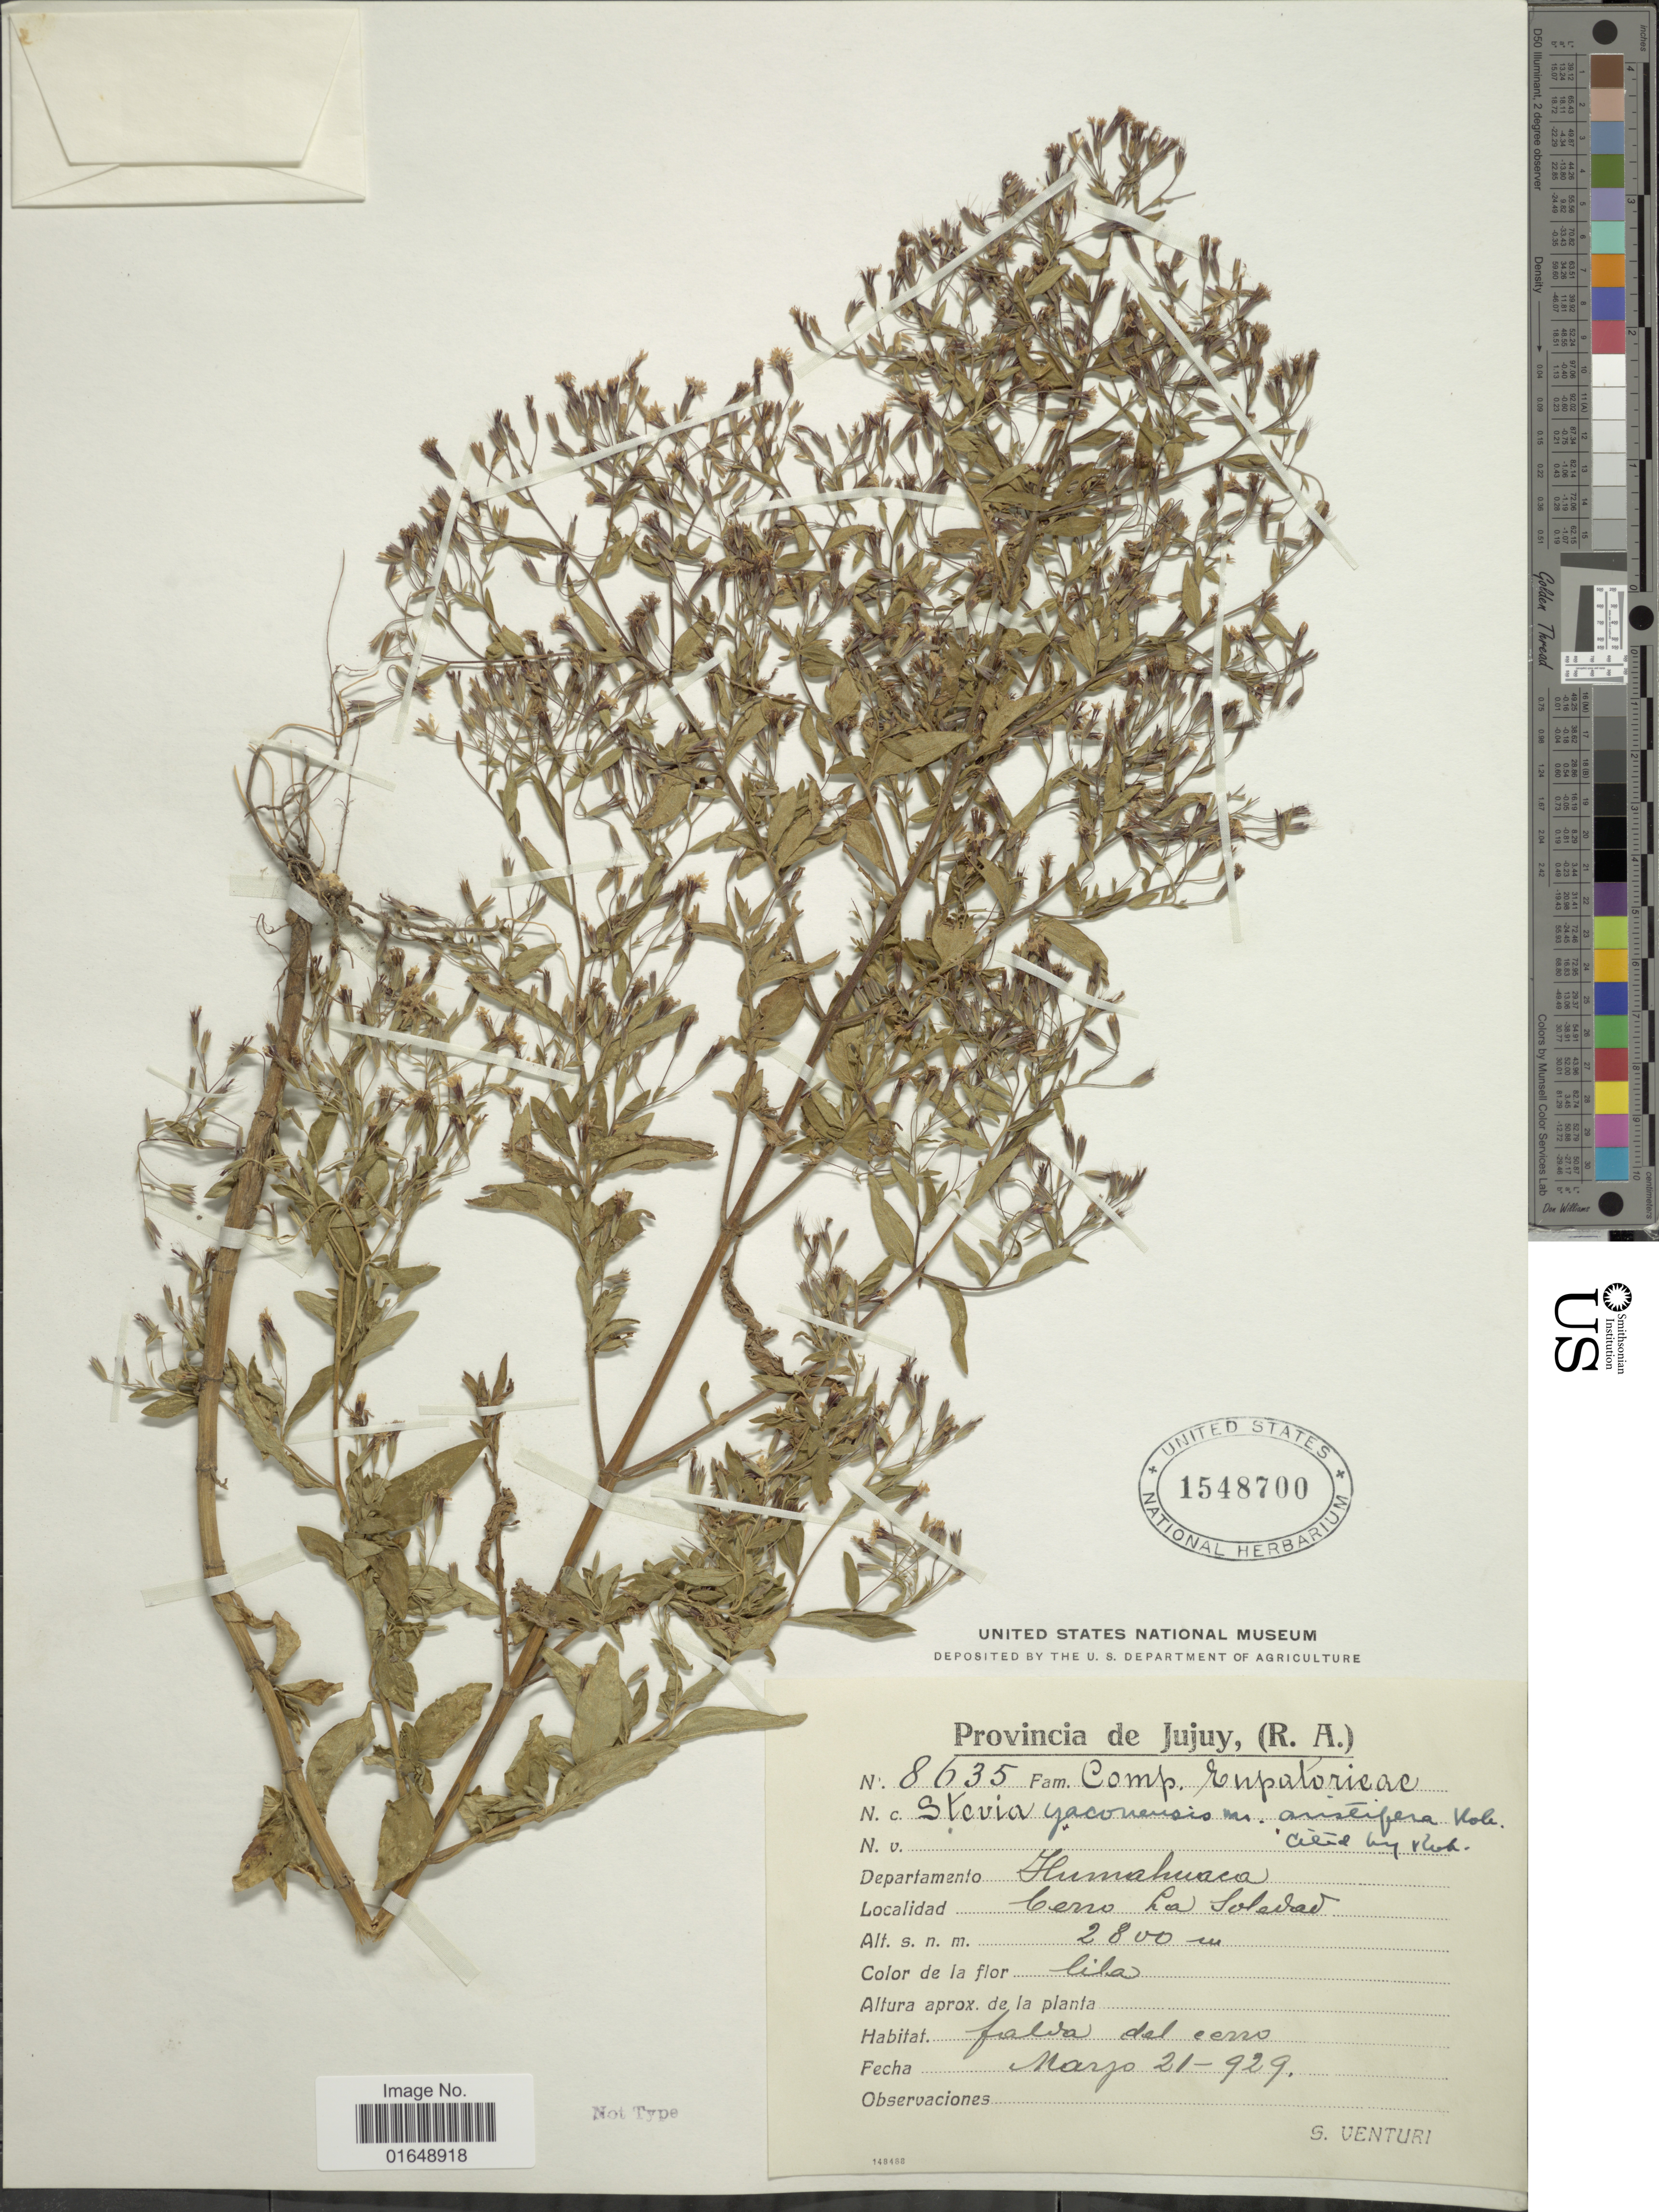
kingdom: Plantae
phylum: Tracheophyta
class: Magnoliopsida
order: Asterales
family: Asteraceae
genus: Stevia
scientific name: Stevia yaconensis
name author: Hieron.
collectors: S. Venturi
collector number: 8635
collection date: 1929-03-21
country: Argentina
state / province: Jujuy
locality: (R.A.) Departamento Humahuaca, Cerro La Soledad.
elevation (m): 2800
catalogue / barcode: US 1548700